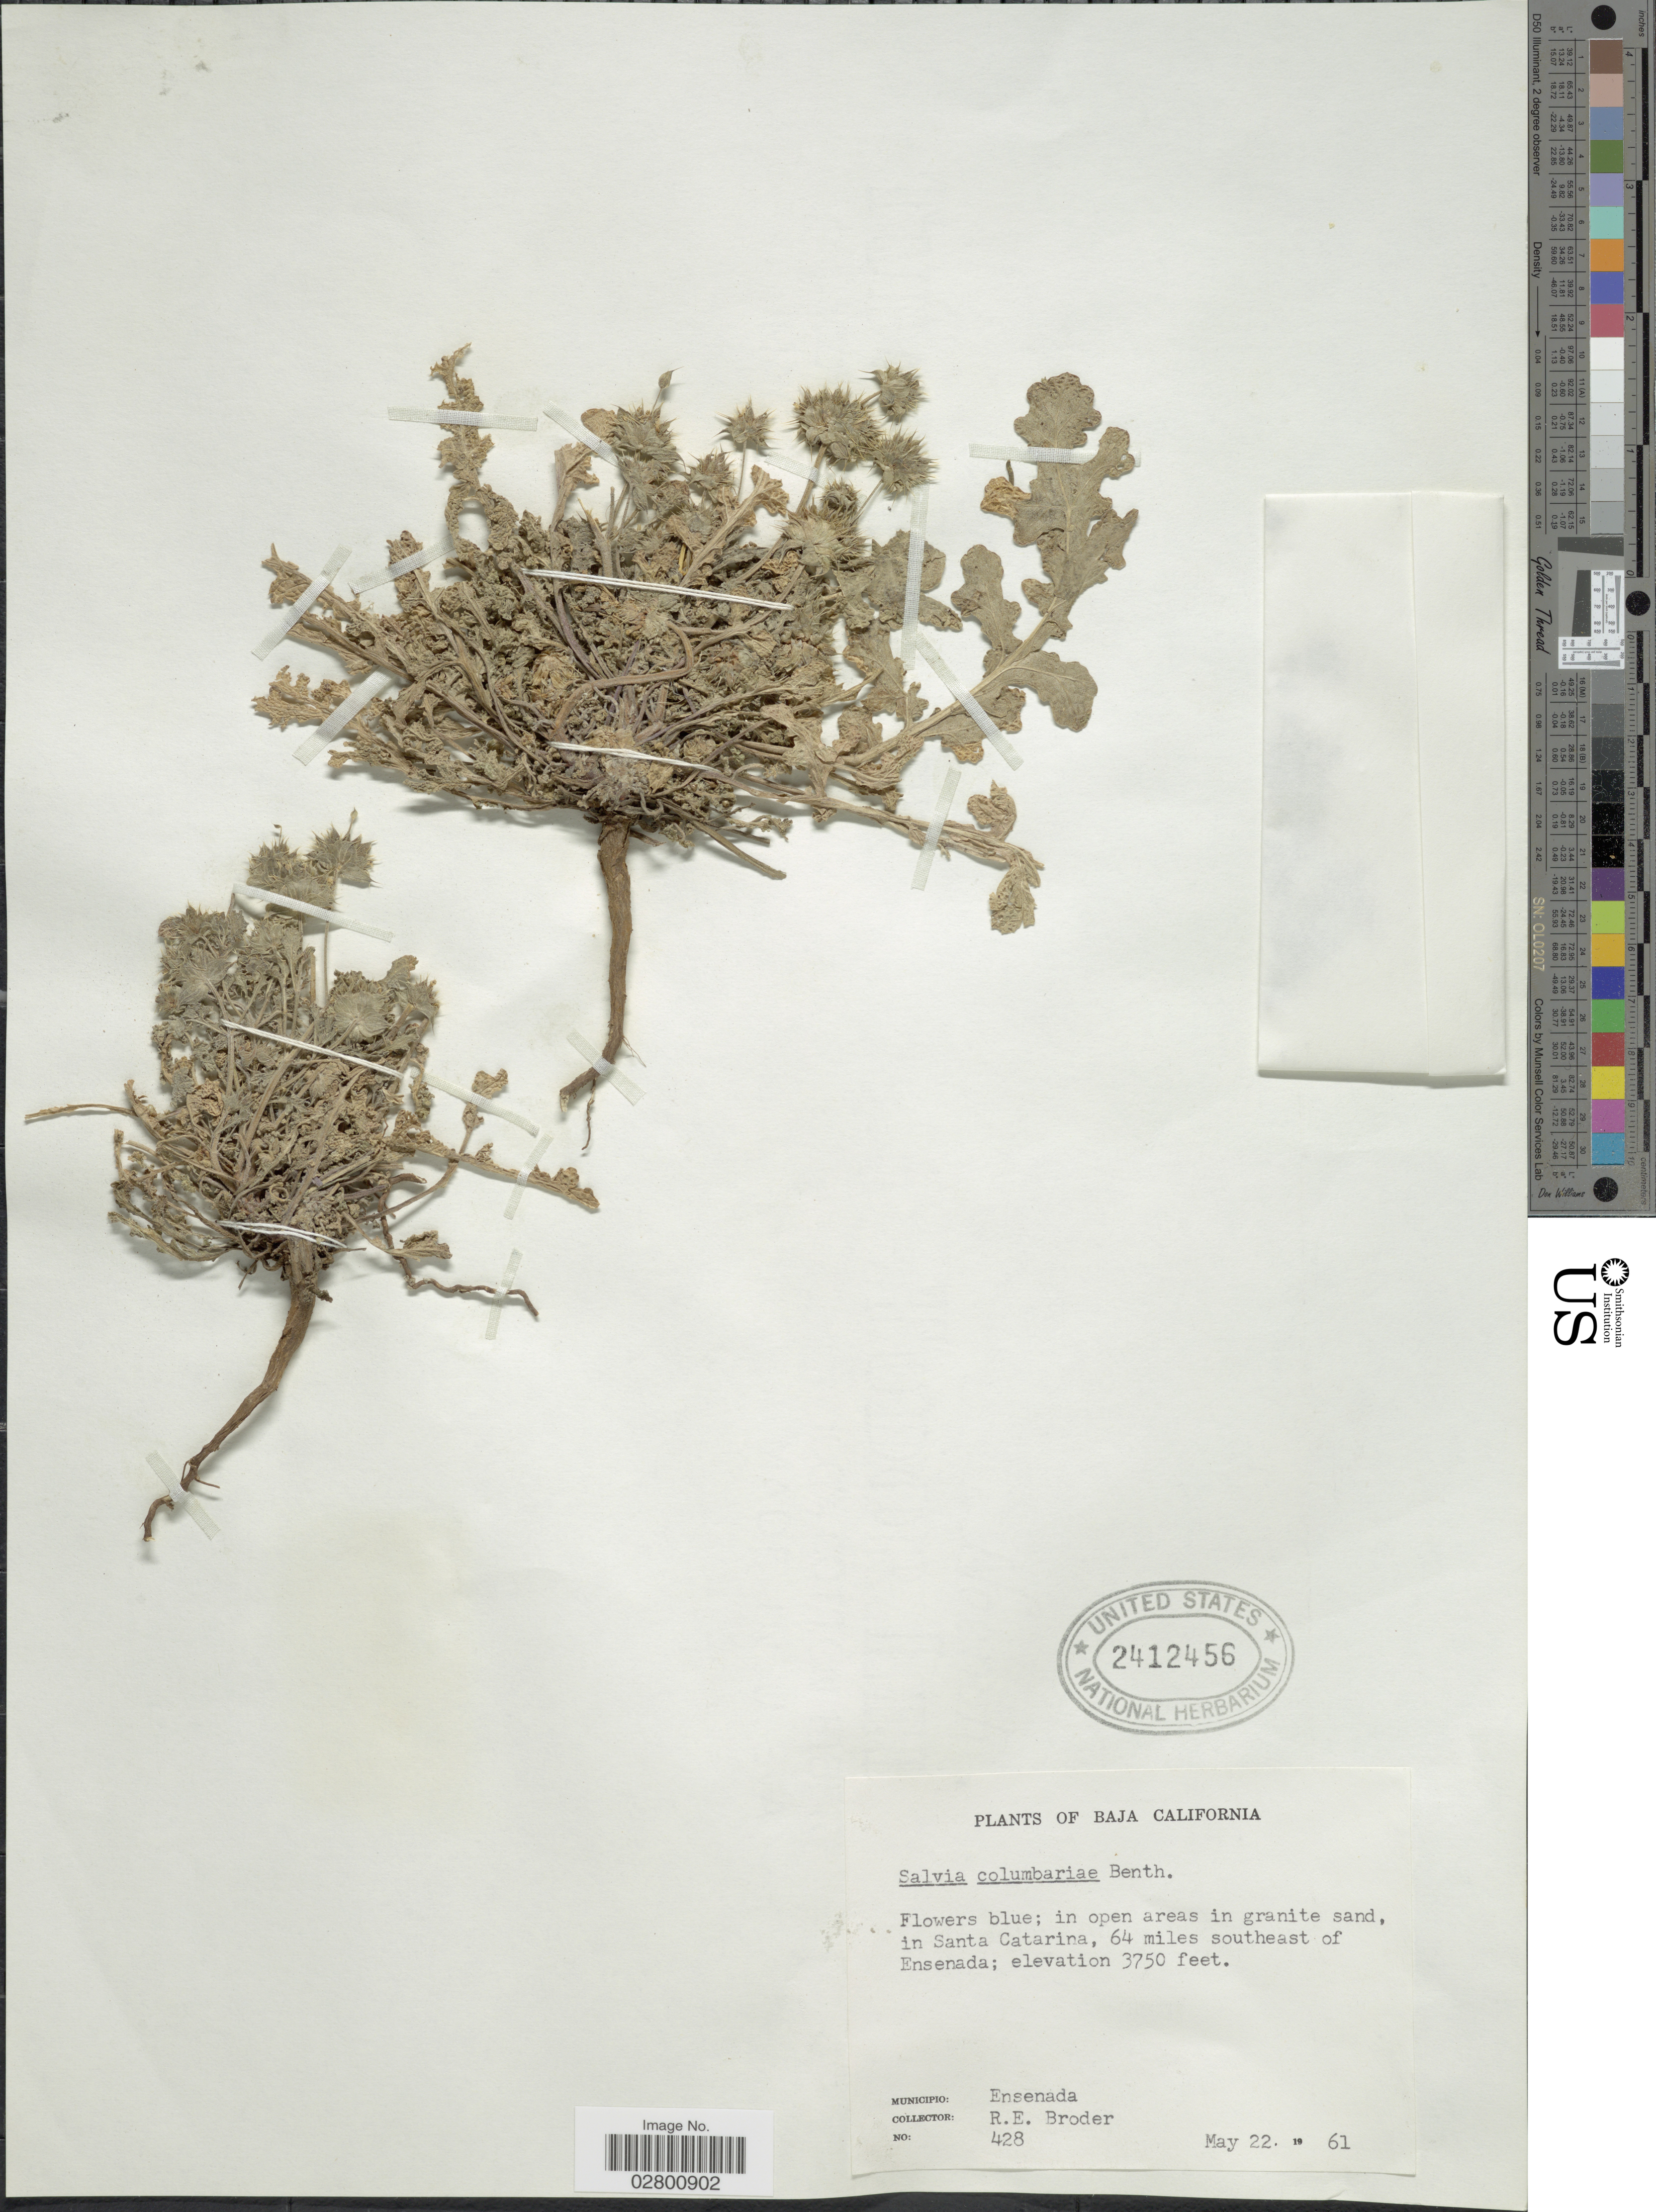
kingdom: Plantae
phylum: Tracheophyta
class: Magnoliopsida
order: Lamiales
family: Lamiaceae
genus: Salvia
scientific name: Salvia columbariae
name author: Benth.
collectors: R. Broder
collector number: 428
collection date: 1961-05-22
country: Mexico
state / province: Baja California Norte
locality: Santa Catarina, 64 miles southeast of Ensenada. Municipio: Ensenada.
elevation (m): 1143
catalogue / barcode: US 2412456